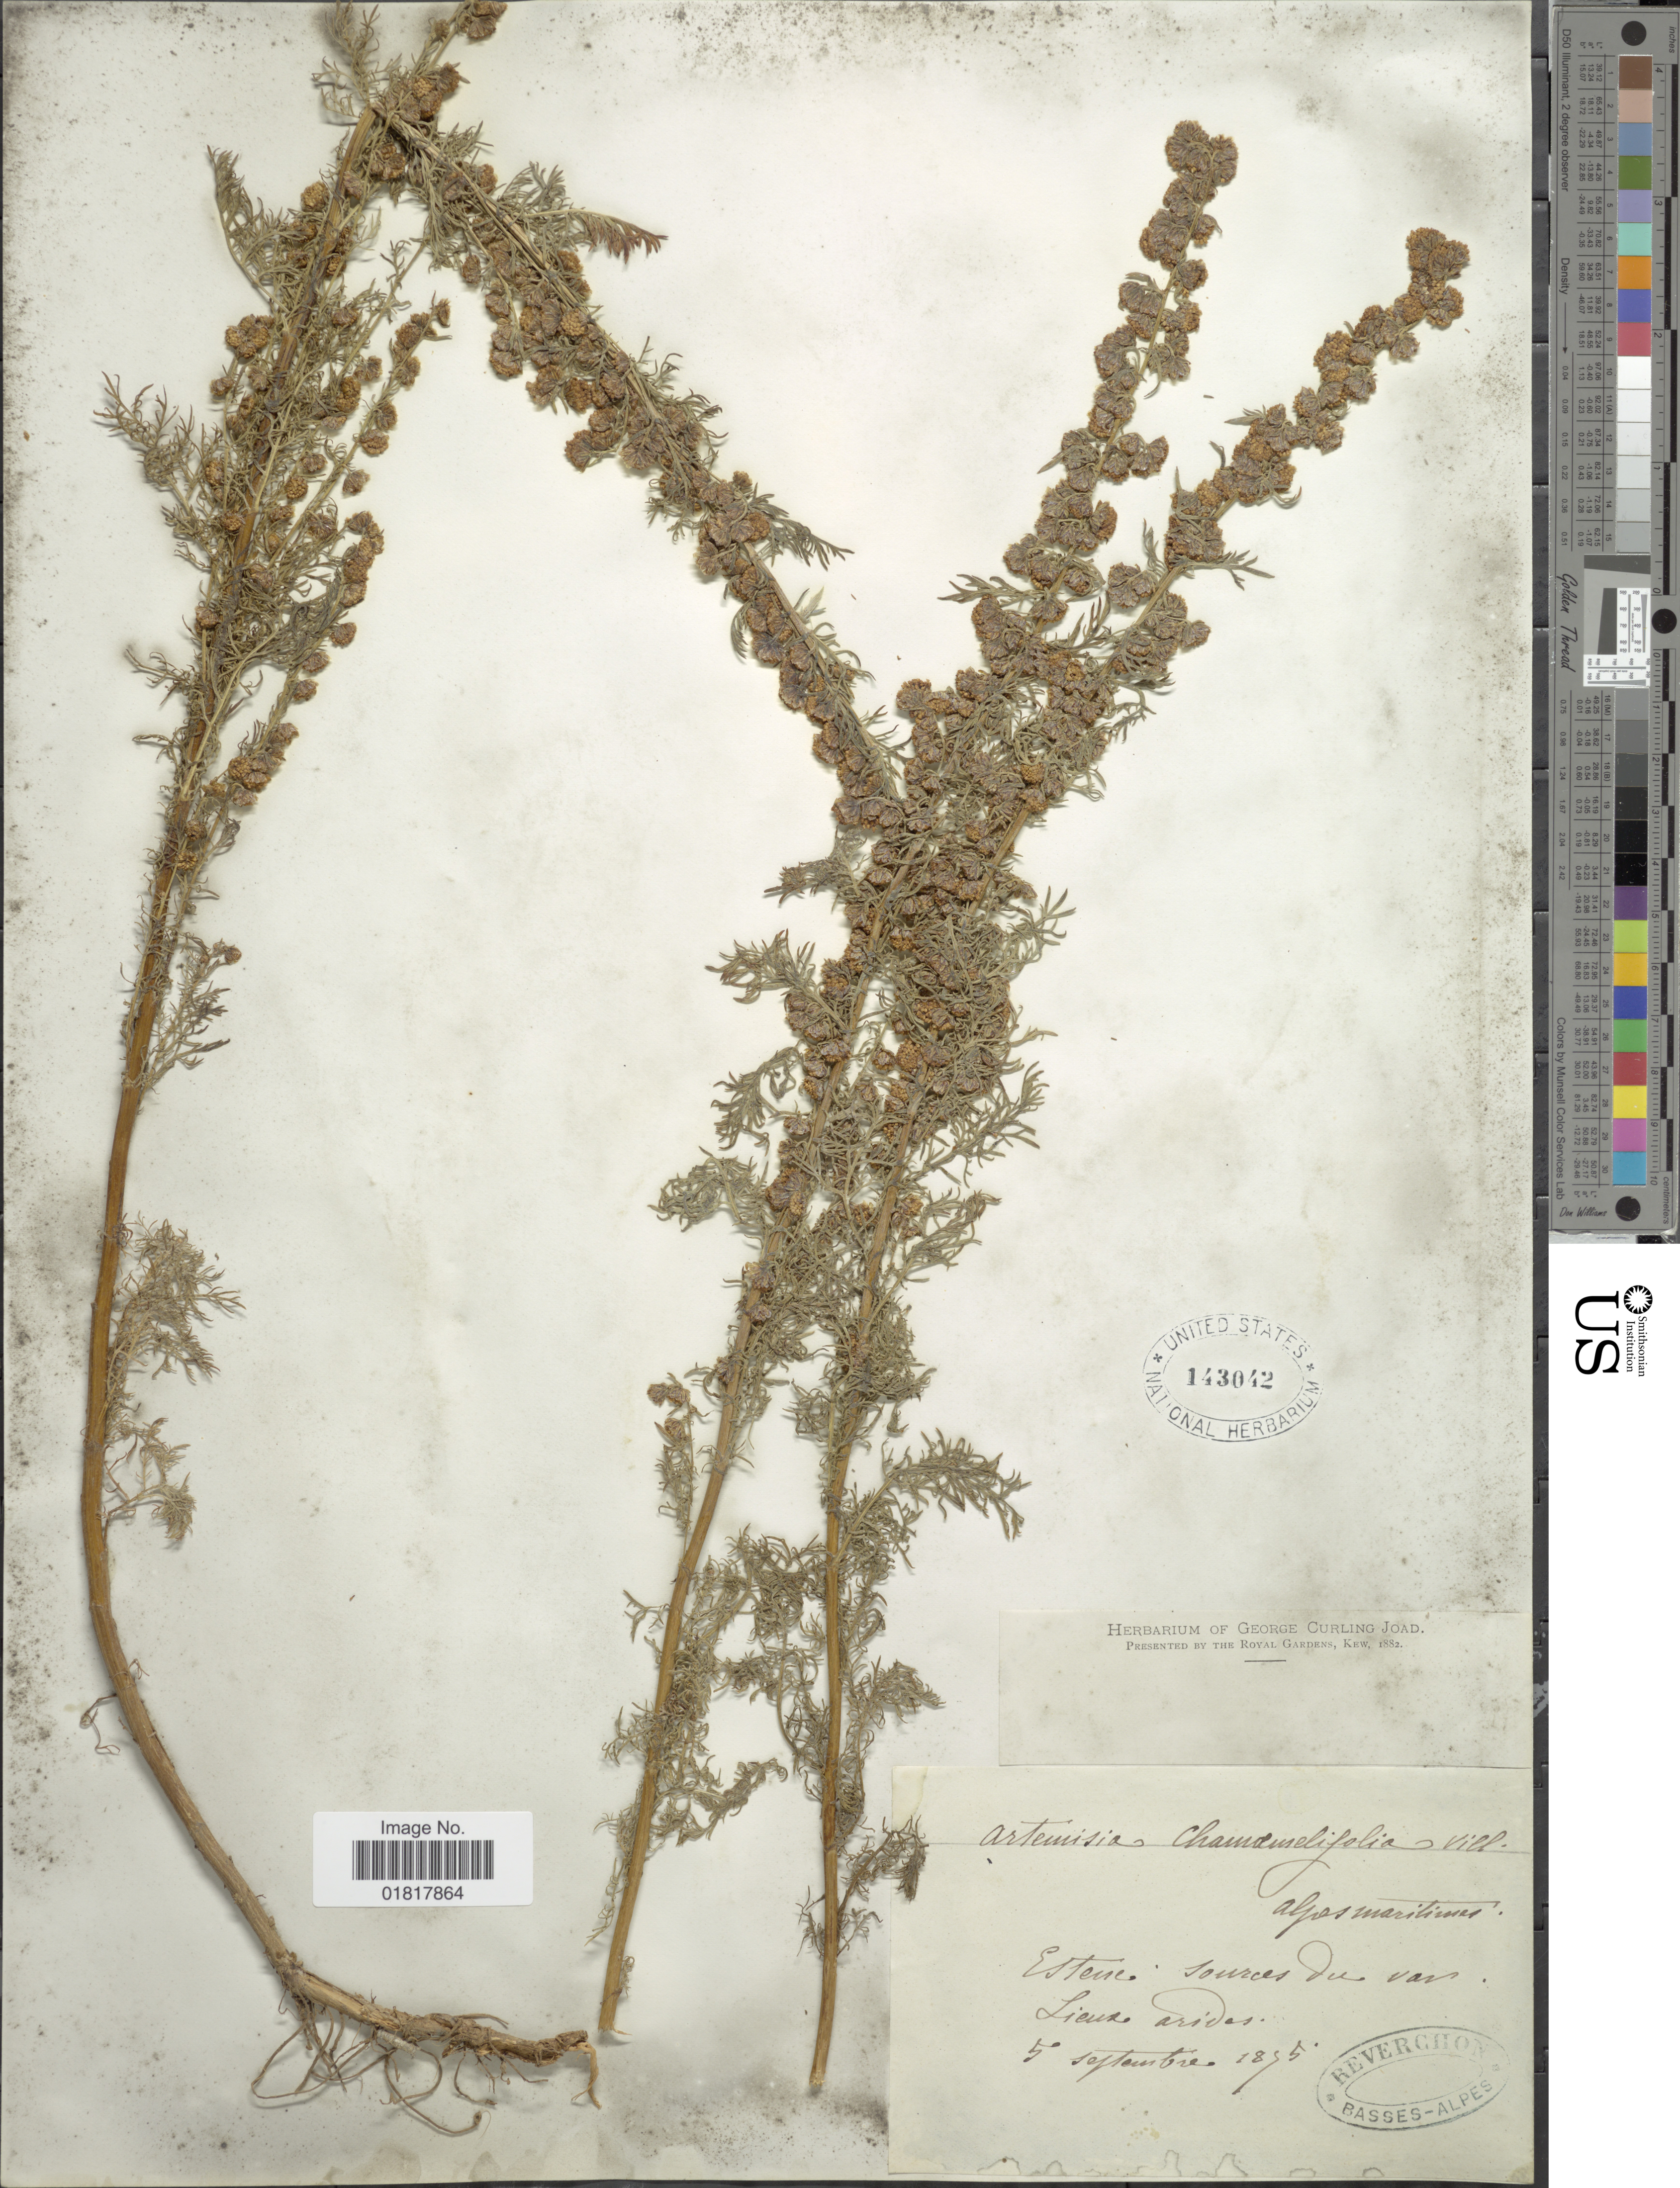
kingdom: Plantae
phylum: Tracheophyta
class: Magnoliopsida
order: Asterales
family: Asteraceae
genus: Artemisia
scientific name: Artemisia chamaemelifolia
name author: Vill.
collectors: -. Reverchon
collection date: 1875-09-05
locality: Estenic: sources du vars Lieure arides [interpreted]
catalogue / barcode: US 143042